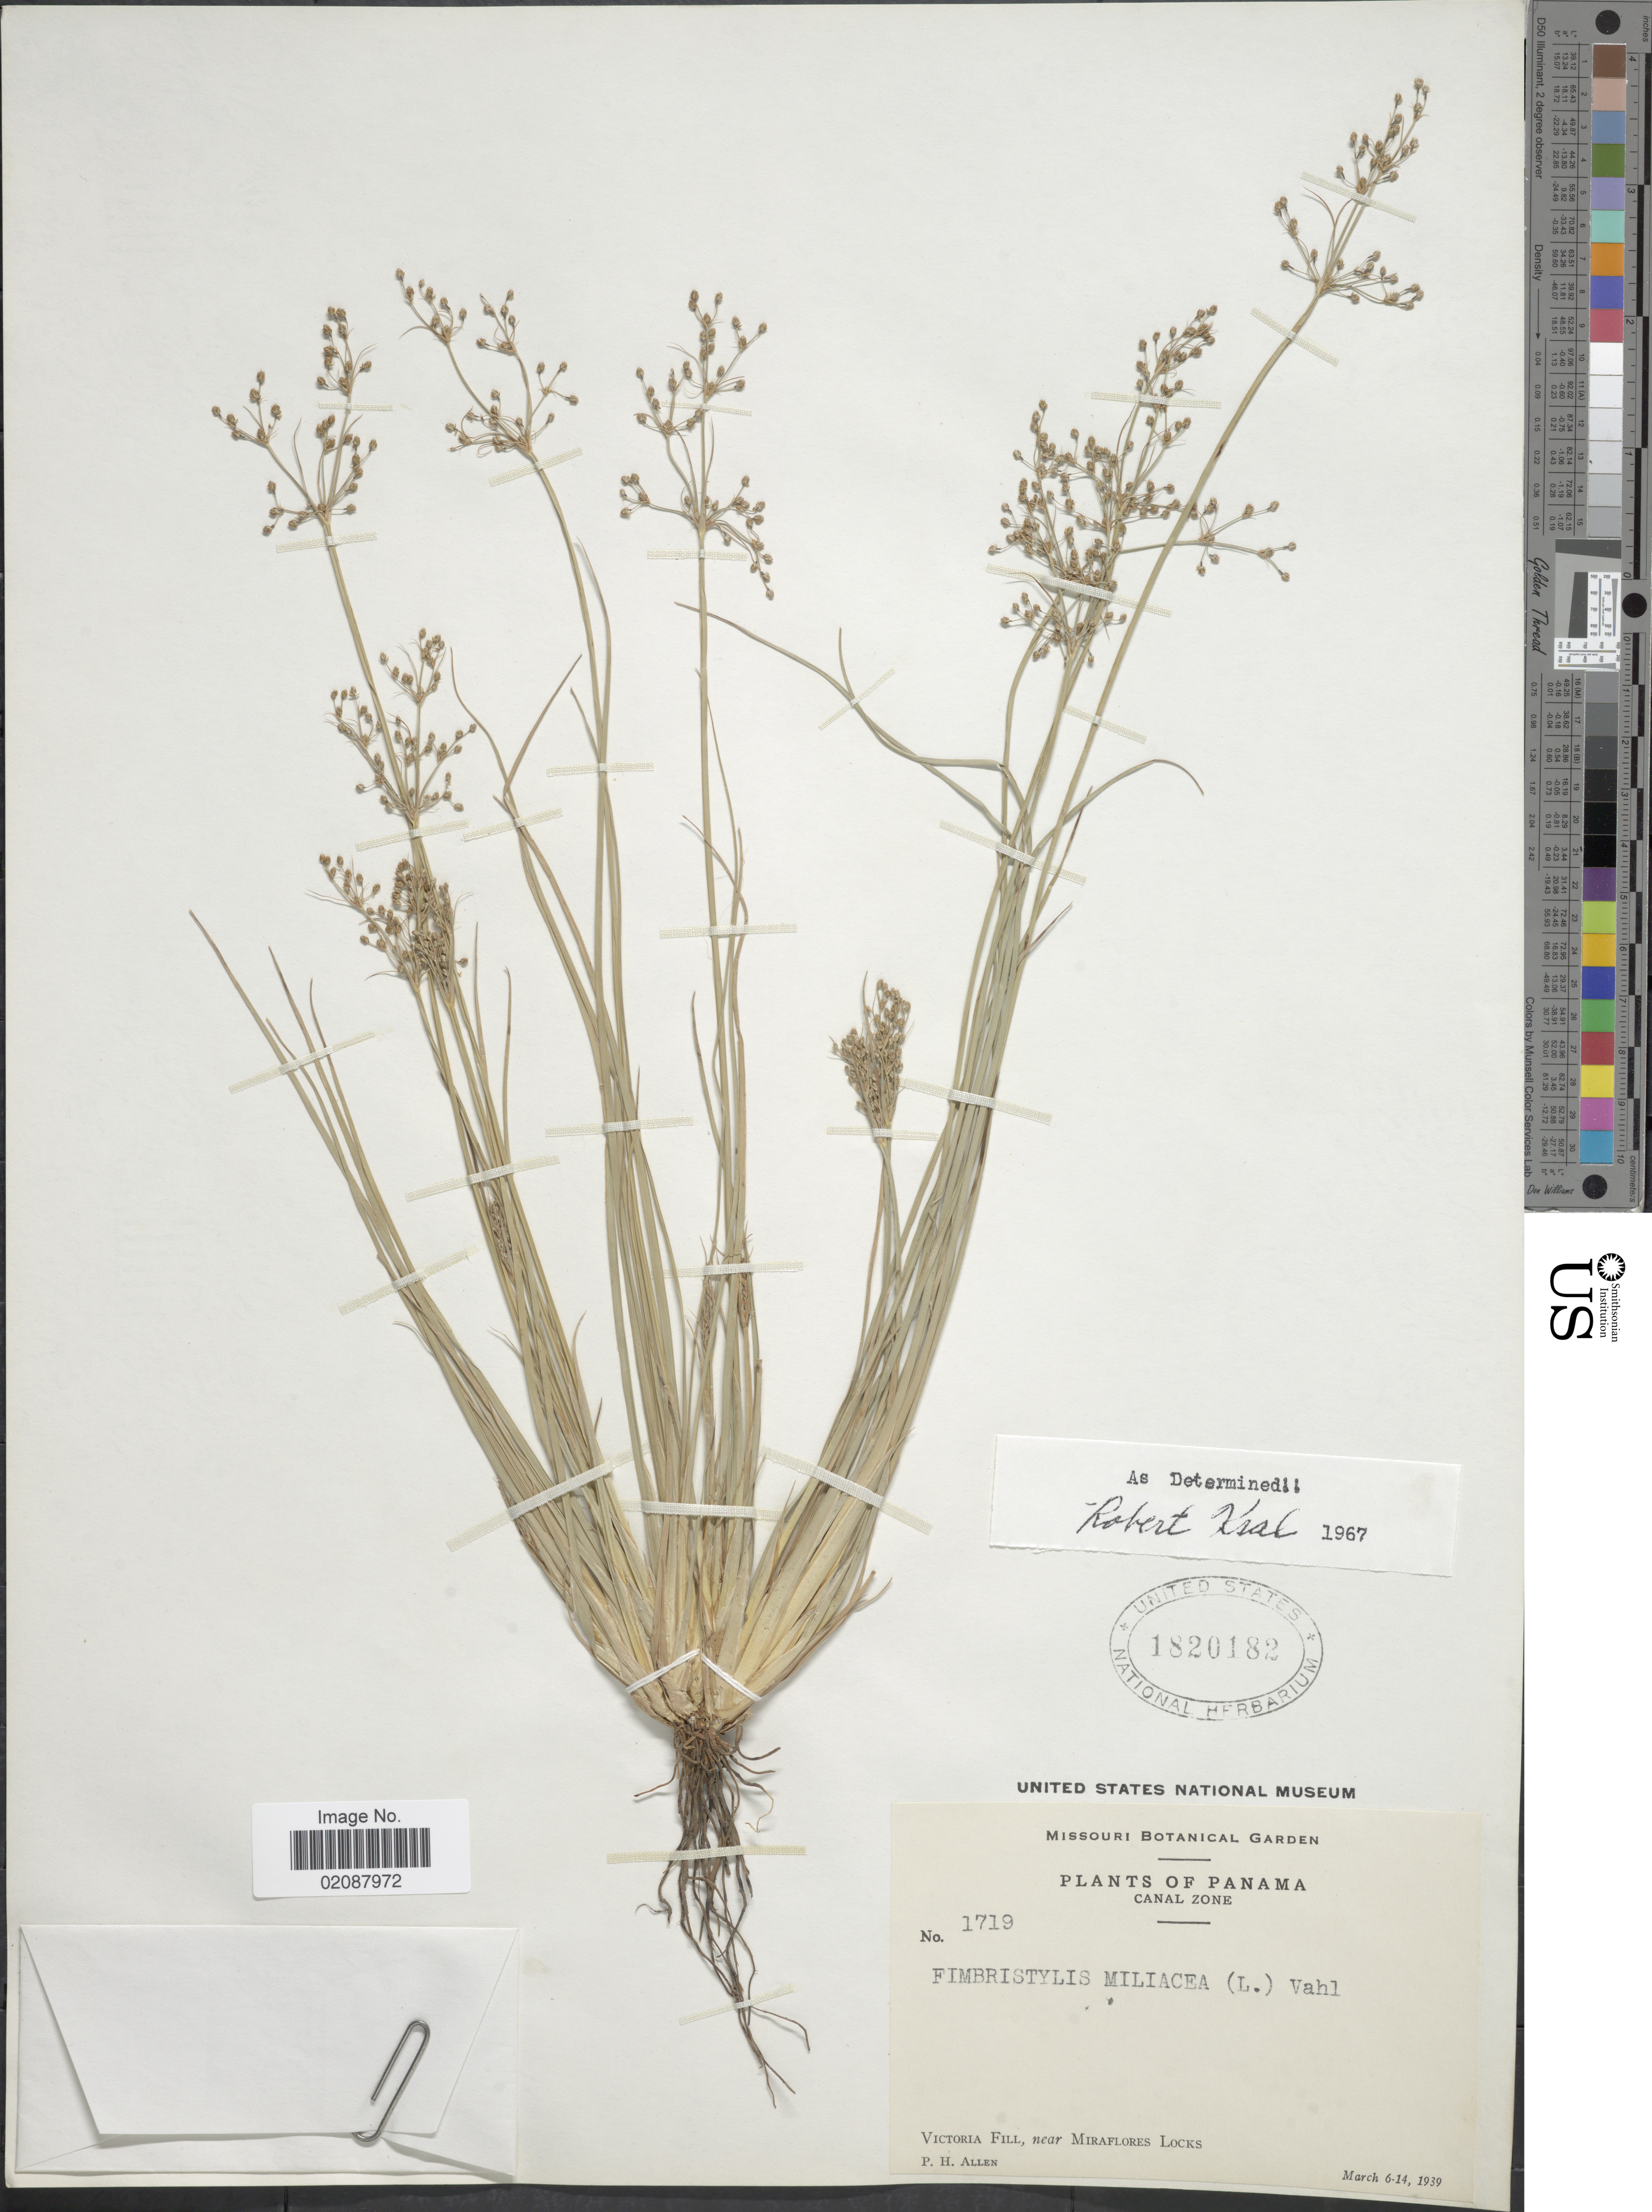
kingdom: Plantae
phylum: Tracheophyta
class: Liliopsida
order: Poales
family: Cyperaceae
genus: Fimbristylis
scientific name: Fimbristylis littoralis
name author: Gaudich.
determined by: Strong, M. T., (US), Smithsonian Institution - National Museum of Natural History (UNITED STATES)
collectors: P. H. Allen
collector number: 1719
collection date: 1939-03-06/1939-03-14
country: Panama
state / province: Panamá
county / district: Canal Zone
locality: Canal Zone. Victoria Fill, near Miraflores Locks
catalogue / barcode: US 1820182